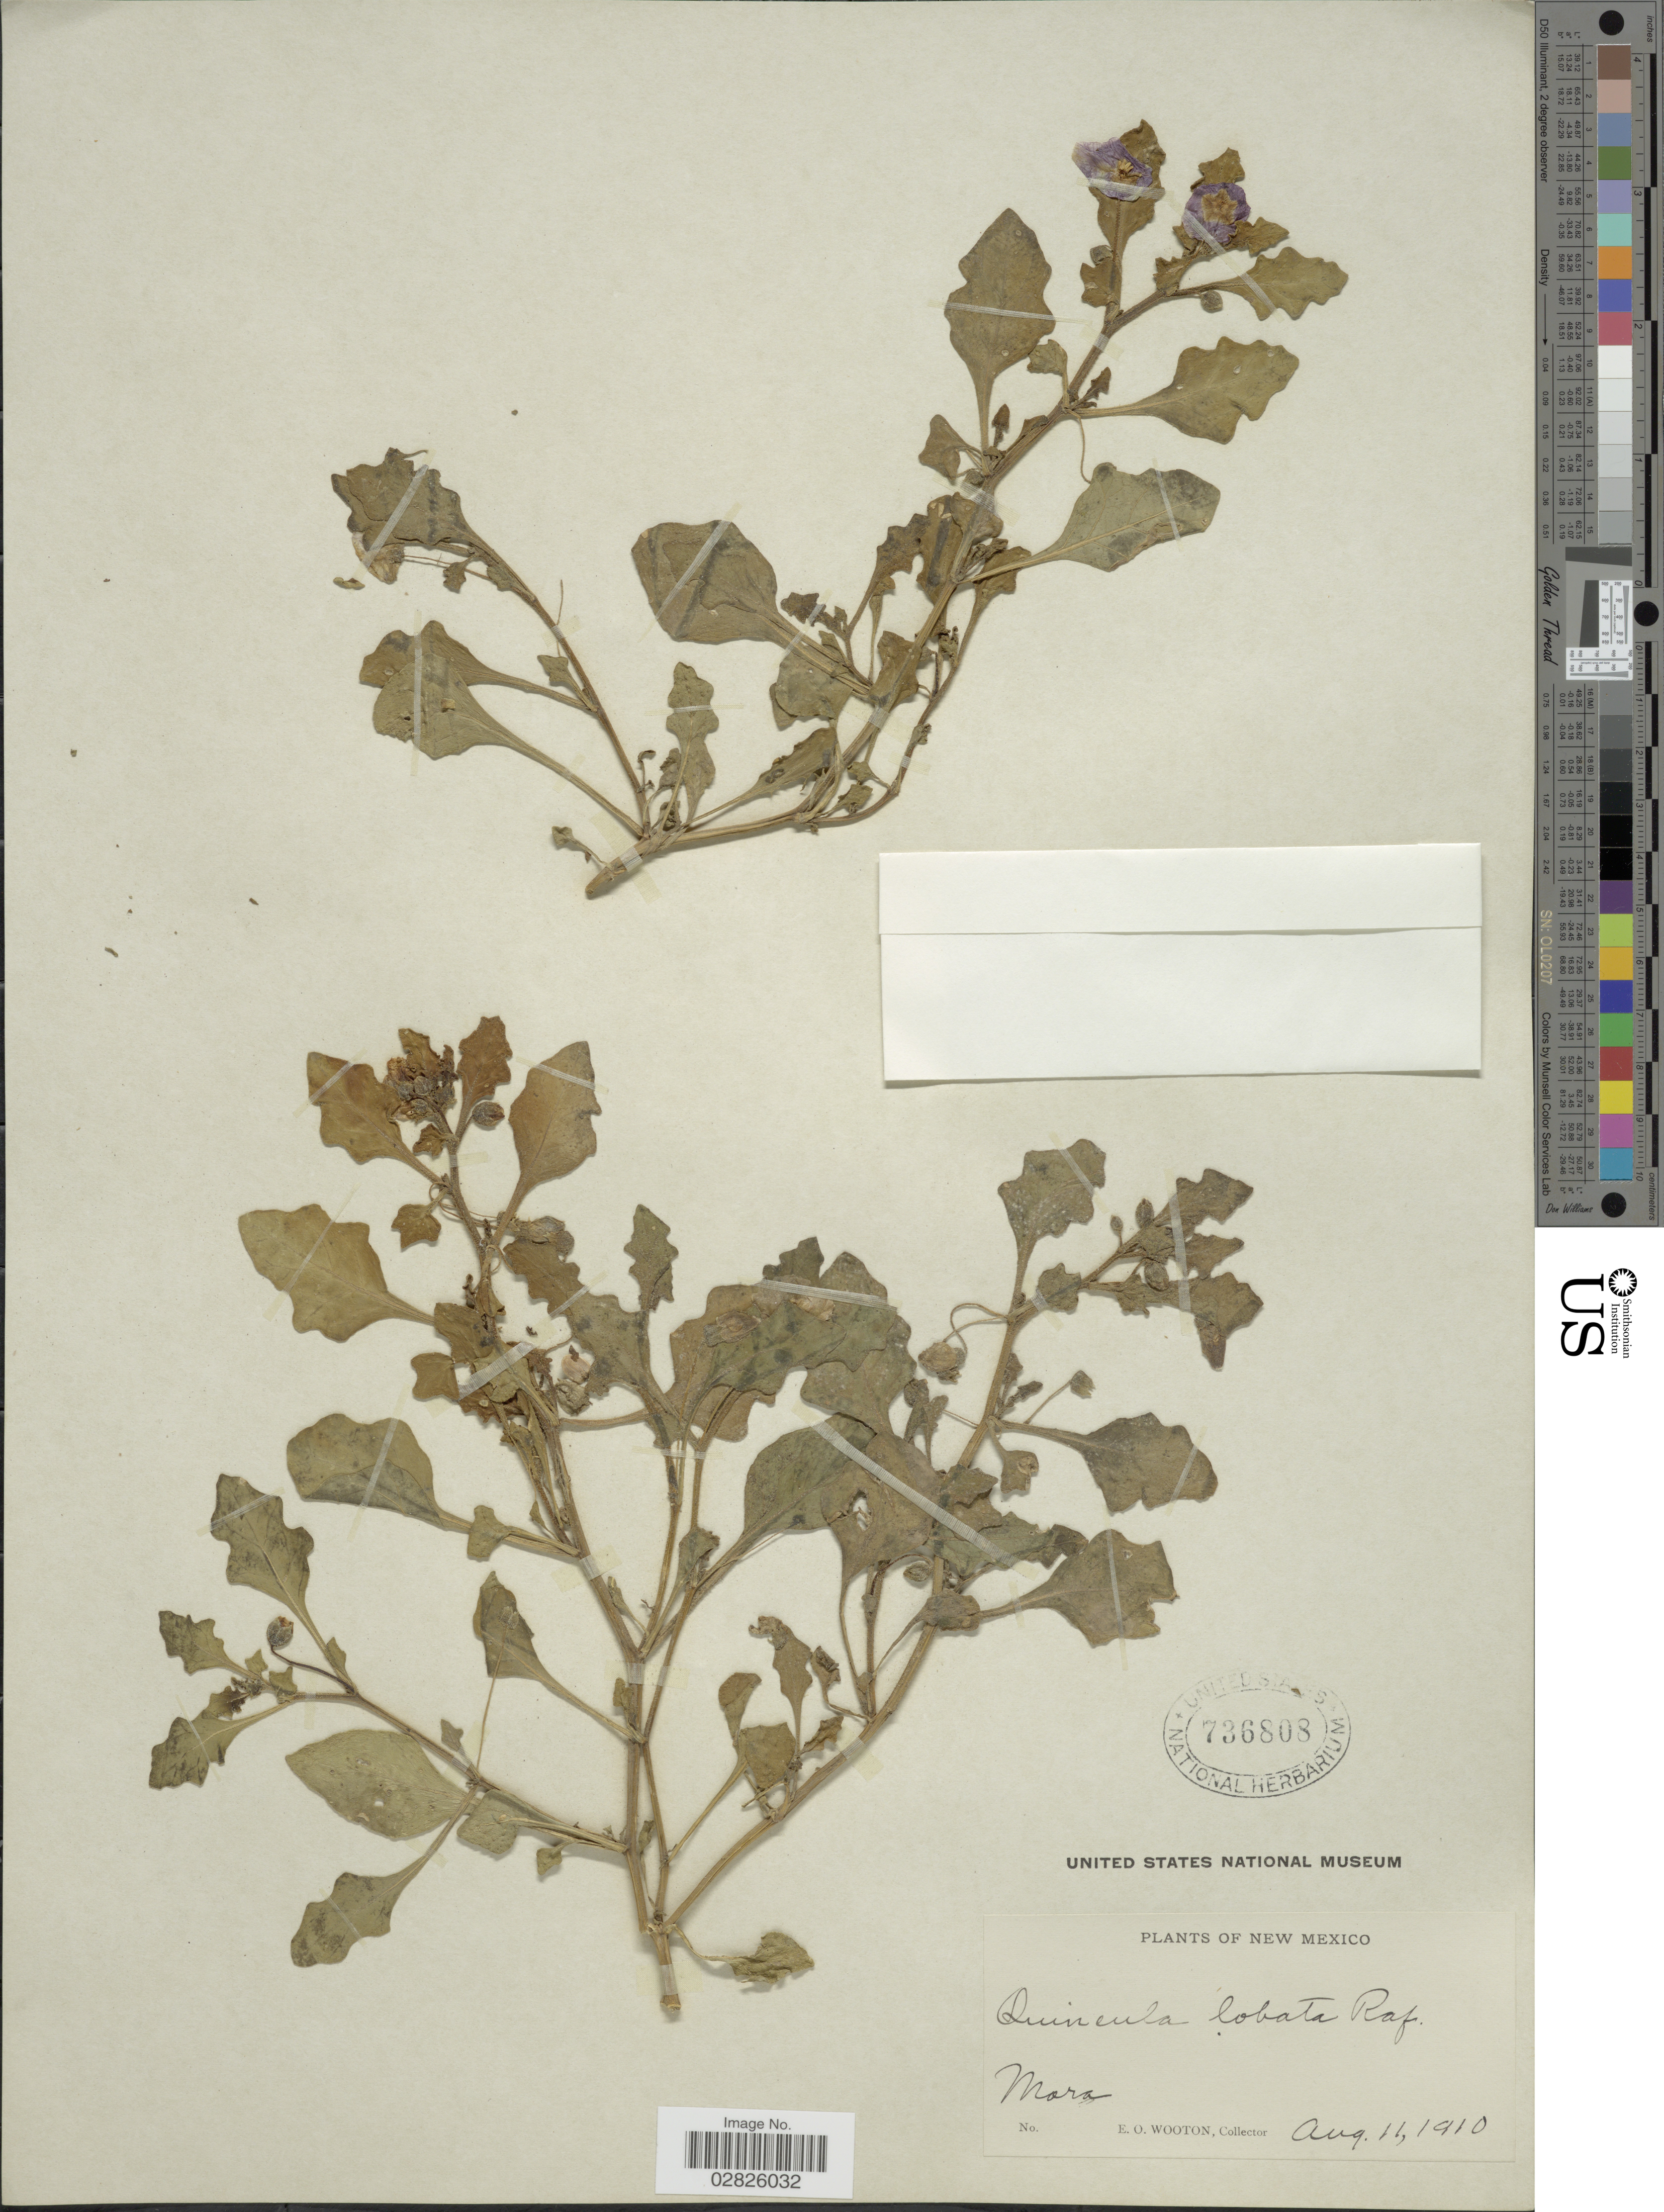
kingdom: Plantae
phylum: Tracheophyta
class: Magnoliopsida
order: Solanales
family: Solanaceae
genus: Quincula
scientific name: Quincula lobata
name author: (Torr.) Raf.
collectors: E. O. Wooton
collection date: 1910-08-11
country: United States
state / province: New Mexico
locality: Mora.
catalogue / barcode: US 736808